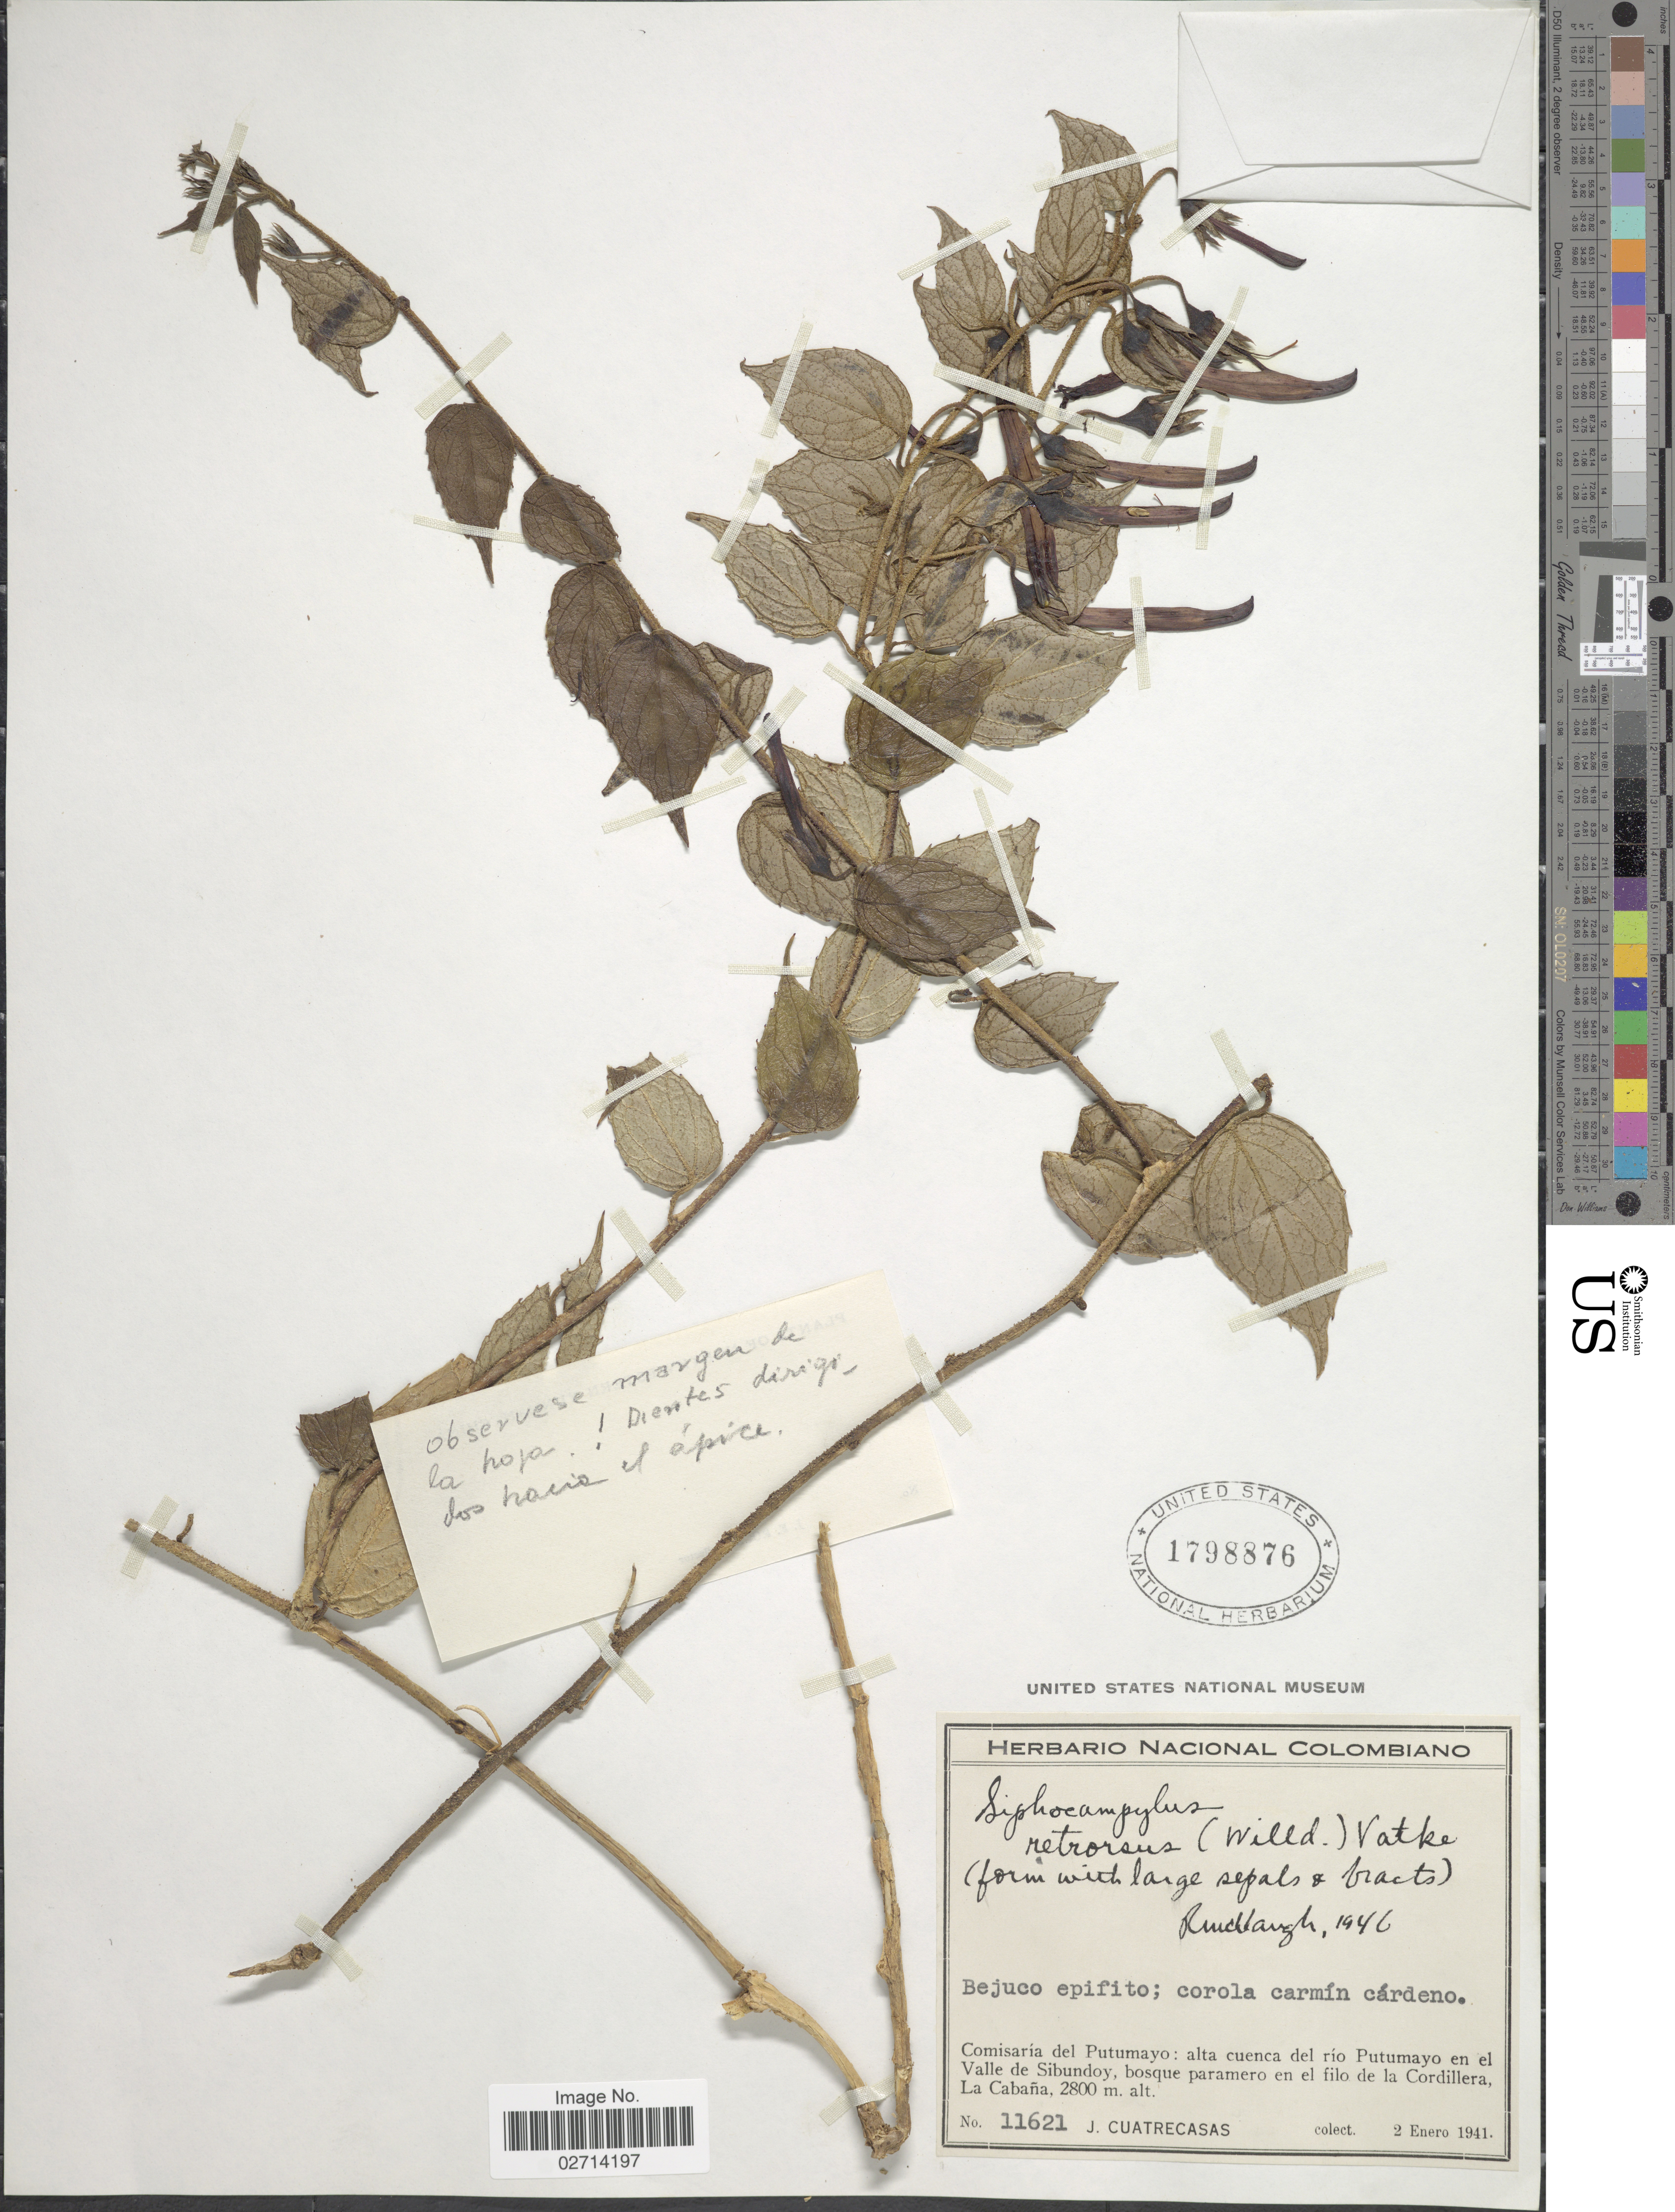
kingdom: Plantae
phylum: Tracheophyta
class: Magnoliopsida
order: Asterales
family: Campanulaceae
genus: Siphocampylus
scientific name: Siphocampylus retrorsus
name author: (Willd. ex Schult.) Vatke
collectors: J. Cuatrecasas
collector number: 11621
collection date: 1941-01-02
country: Colombia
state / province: Putumayo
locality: Alta cuenca del rio Putumayo en el Valle de Sibundoy, bosque paramero en el filo de la Cordillera, La Cabana.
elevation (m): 2800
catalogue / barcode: US 1798876